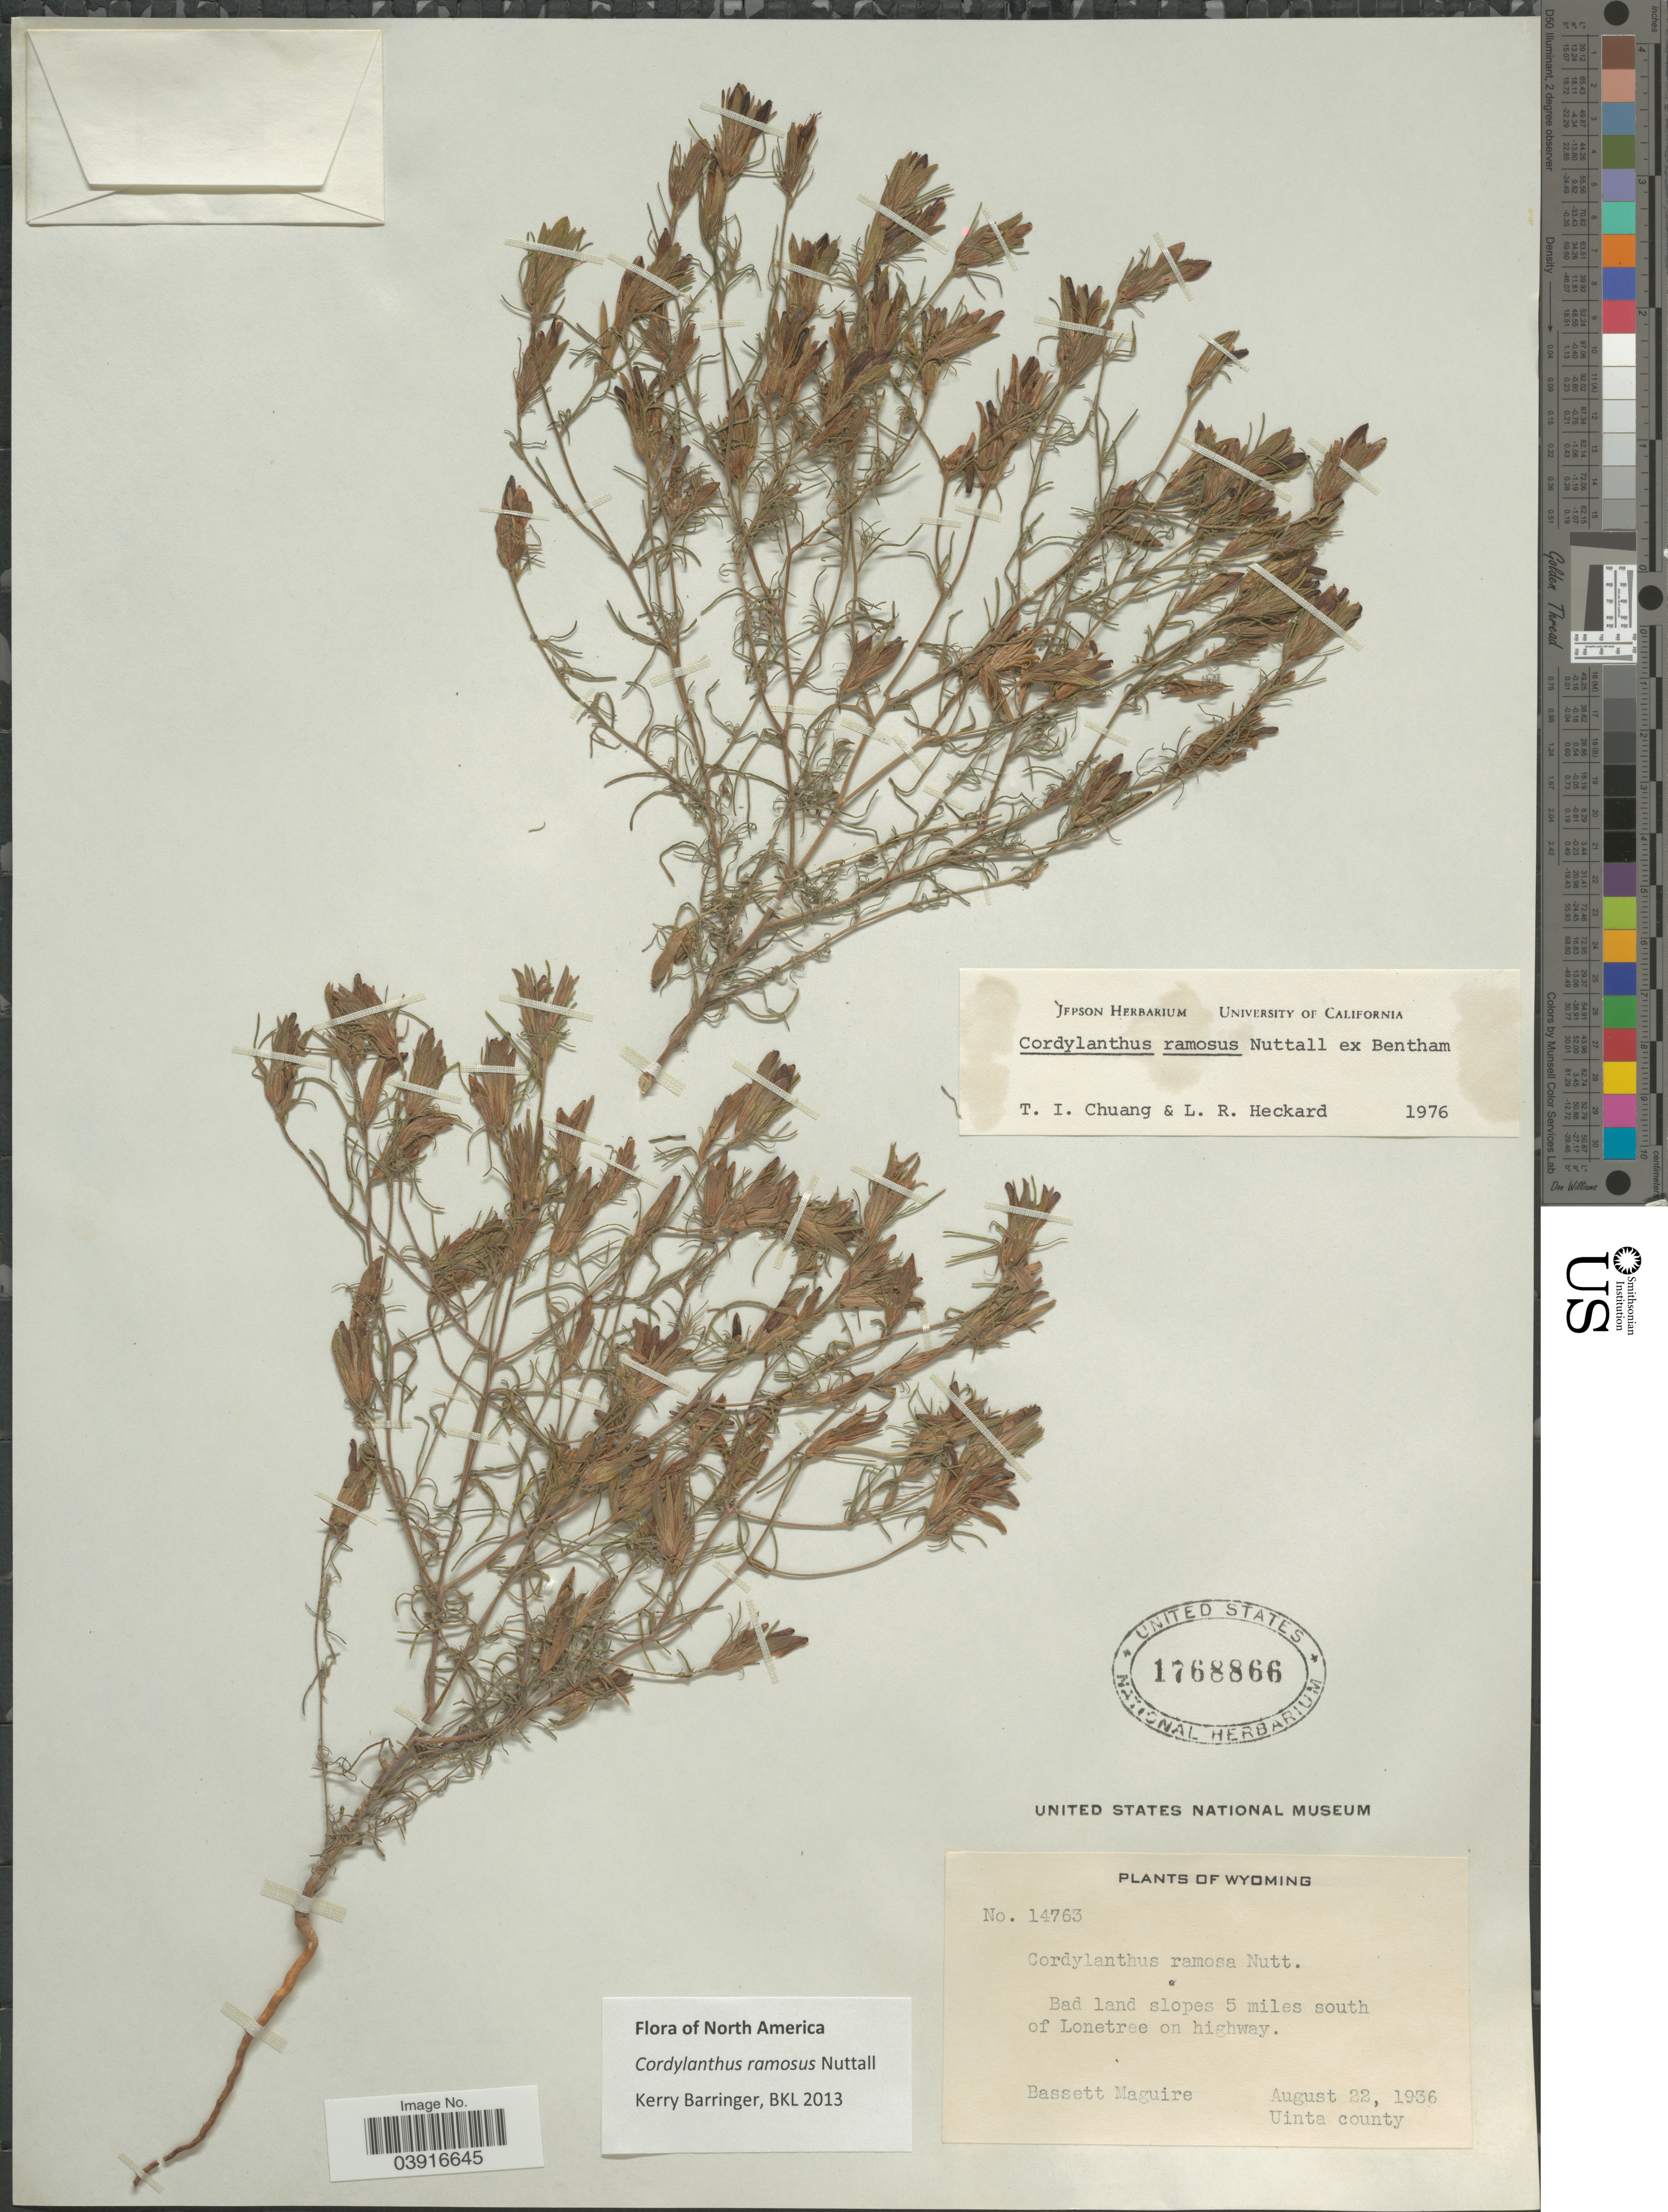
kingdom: Plantae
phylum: Tracheophyta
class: Magnoliopsida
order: Lamiales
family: Orobanchaceae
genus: Cordylanthus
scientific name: Cordylanthus ramosus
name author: Nutt. ex Benth.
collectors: B. Maguire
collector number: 14763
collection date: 1936-08-22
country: United States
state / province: Wyoming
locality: Bad land slopes 5 miles south of Lonetree on highway. Uinta county.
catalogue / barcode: US 1768866